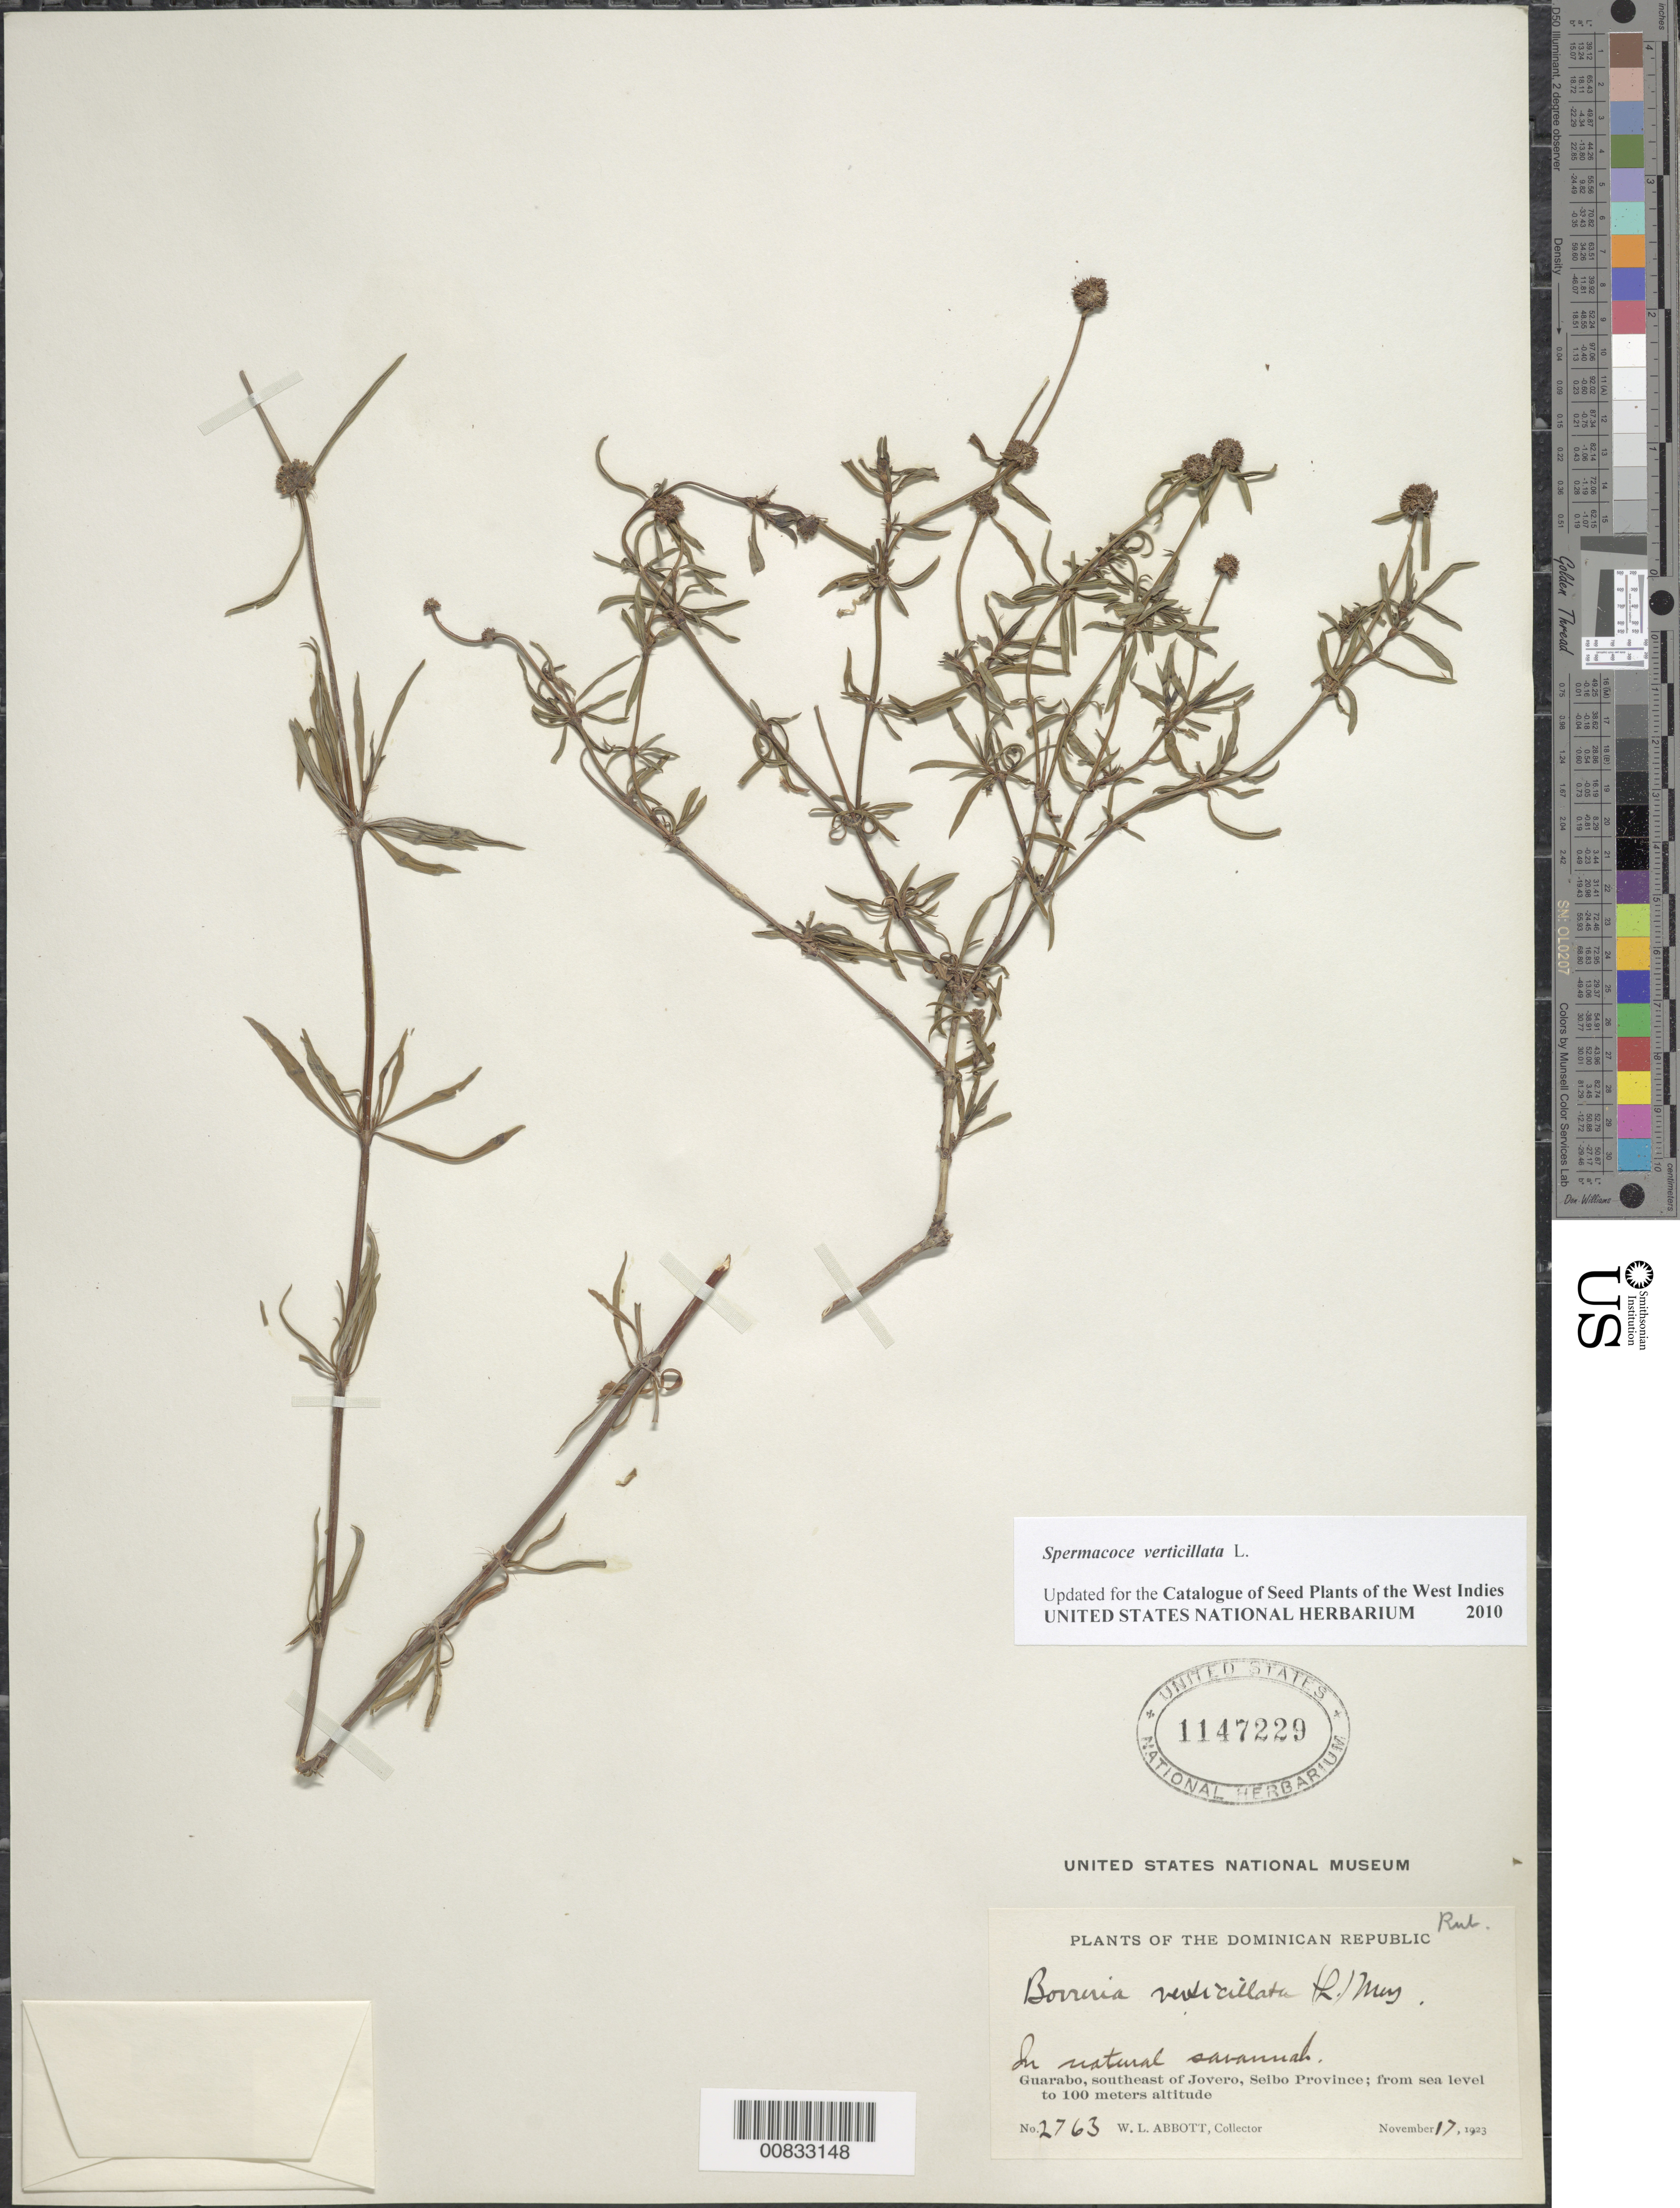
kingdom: Plantae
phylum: Tracheophyta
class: Magnoliopsida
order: Gentianales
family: Rubiaceae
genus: Spermacoce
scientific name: Spermacoce verticillata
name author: L.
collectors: W. L. Abbott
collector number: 2763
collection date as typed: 17 Nov 1923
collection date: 1923-11-17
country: Dominican Republic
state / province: El Seibo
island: Hispaniola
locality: Guarabo, SE of Jovero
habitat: Natural savannah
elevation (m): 0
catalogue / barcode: US 1147229